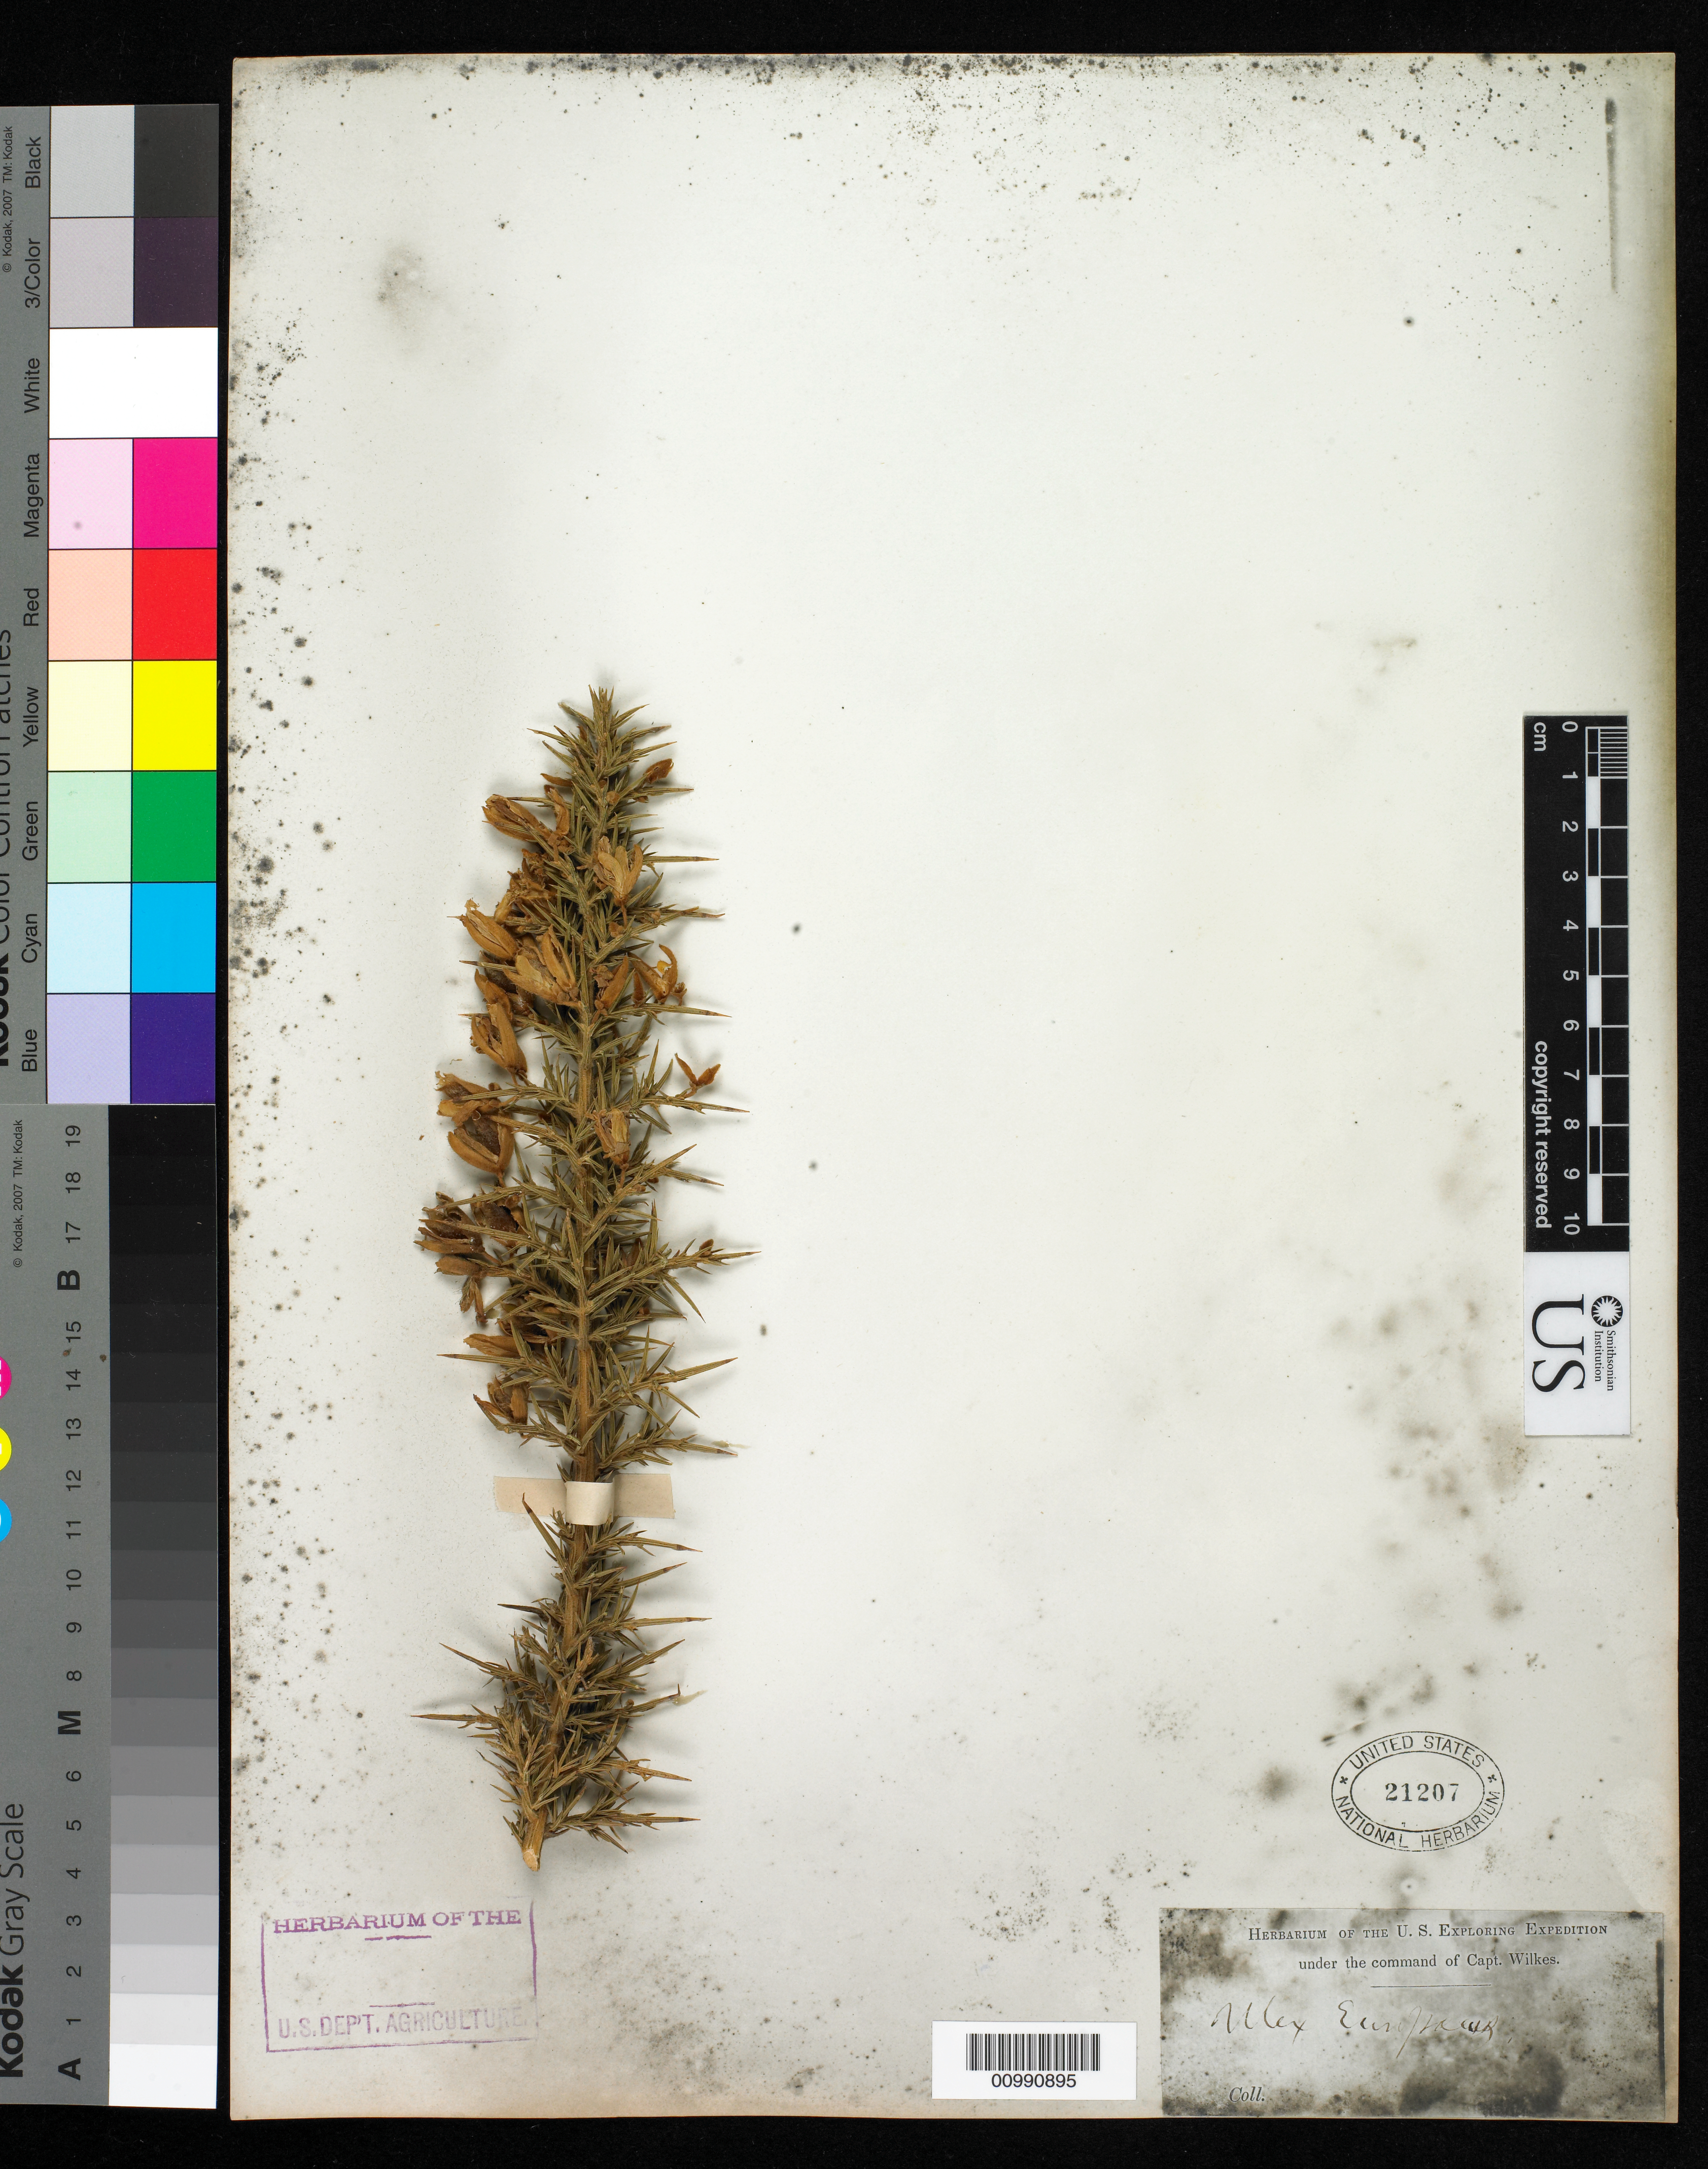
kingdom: Plantae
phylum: Tracheophyta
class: Magnoliopsida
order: Fabales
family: Fabaceae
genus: Ulex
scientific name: Ulex europaeus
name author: L.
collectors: Wilkes Explor. Exped.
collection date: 1838/1842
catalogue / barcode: US 31207